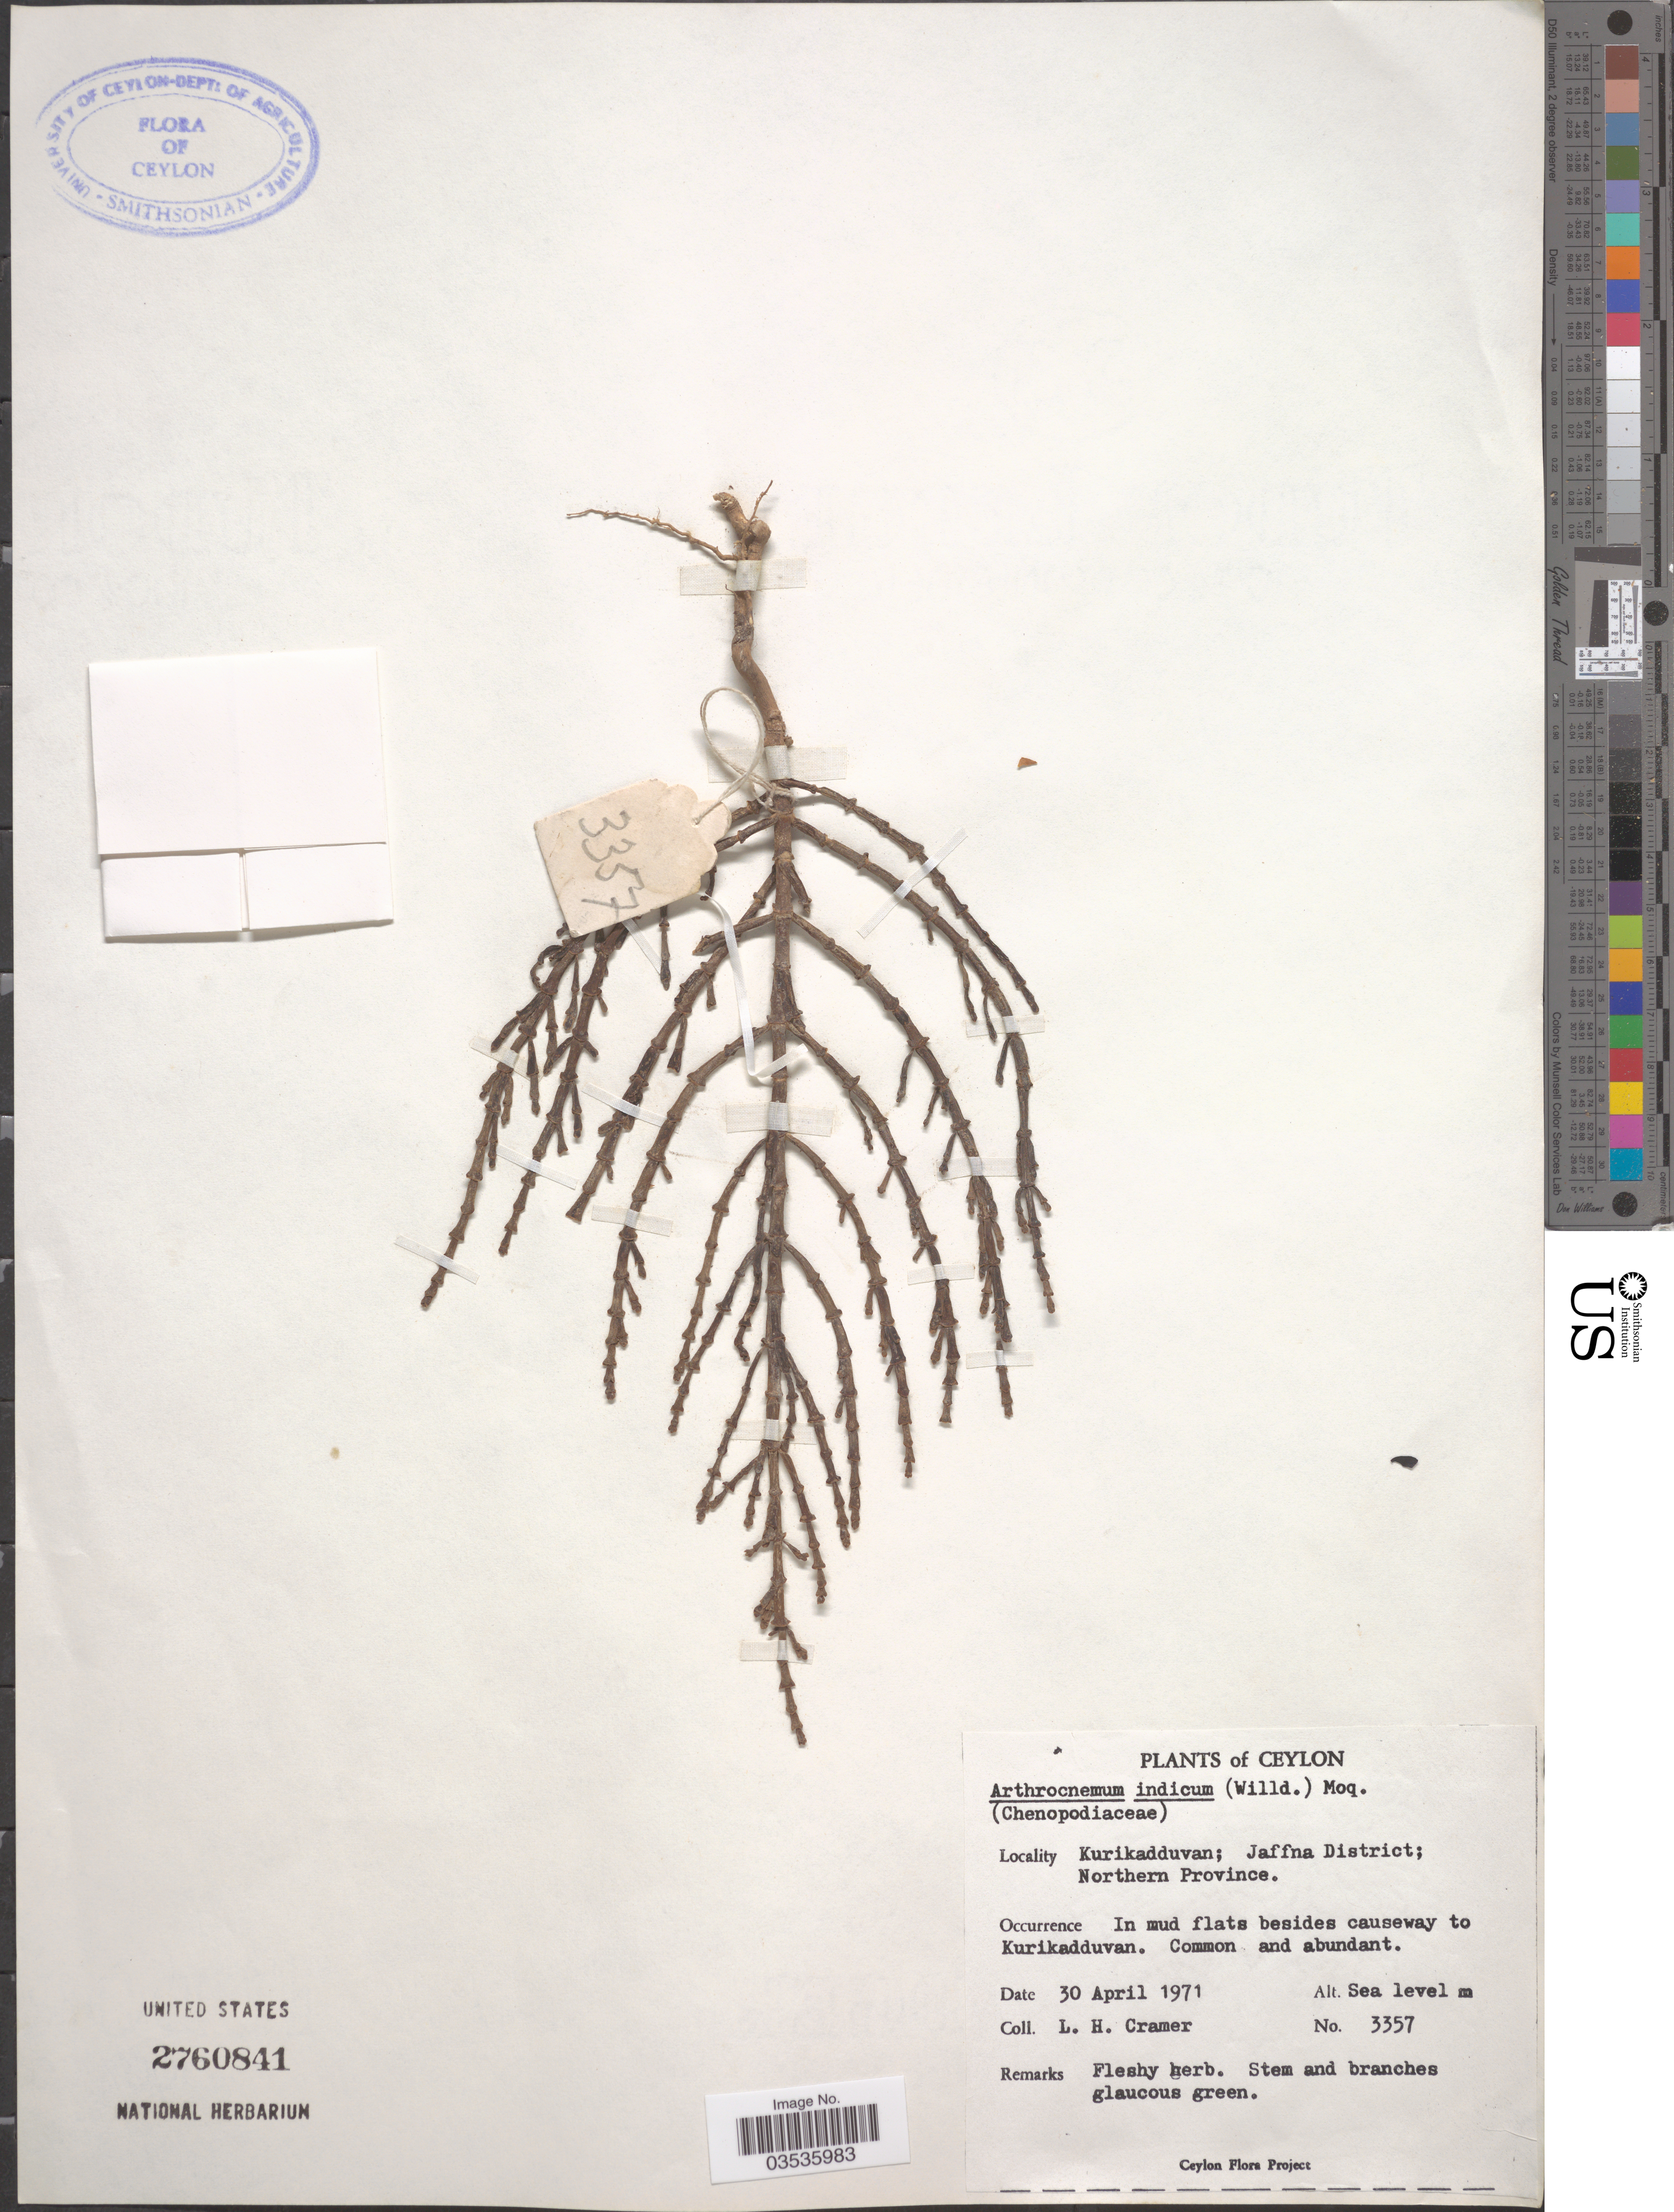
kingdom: Plantae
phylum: Tracheophyta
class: Magnoliopsida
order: Caryophyllales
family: Amaranthaceae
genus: Salicornia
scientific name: Salicornia brachiata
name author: Roxb.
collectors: L. H. Cramer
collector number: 3357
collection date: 1971-04-30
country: Sri Lanka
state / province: Northern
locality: Ceylon. Kurikadduvan; Jaffna District. Besides causeway to Kurikadduvan.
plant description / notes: Cited in Fl. Ceylon, vol. 9: 20. 1995.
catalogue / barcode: US 2760841